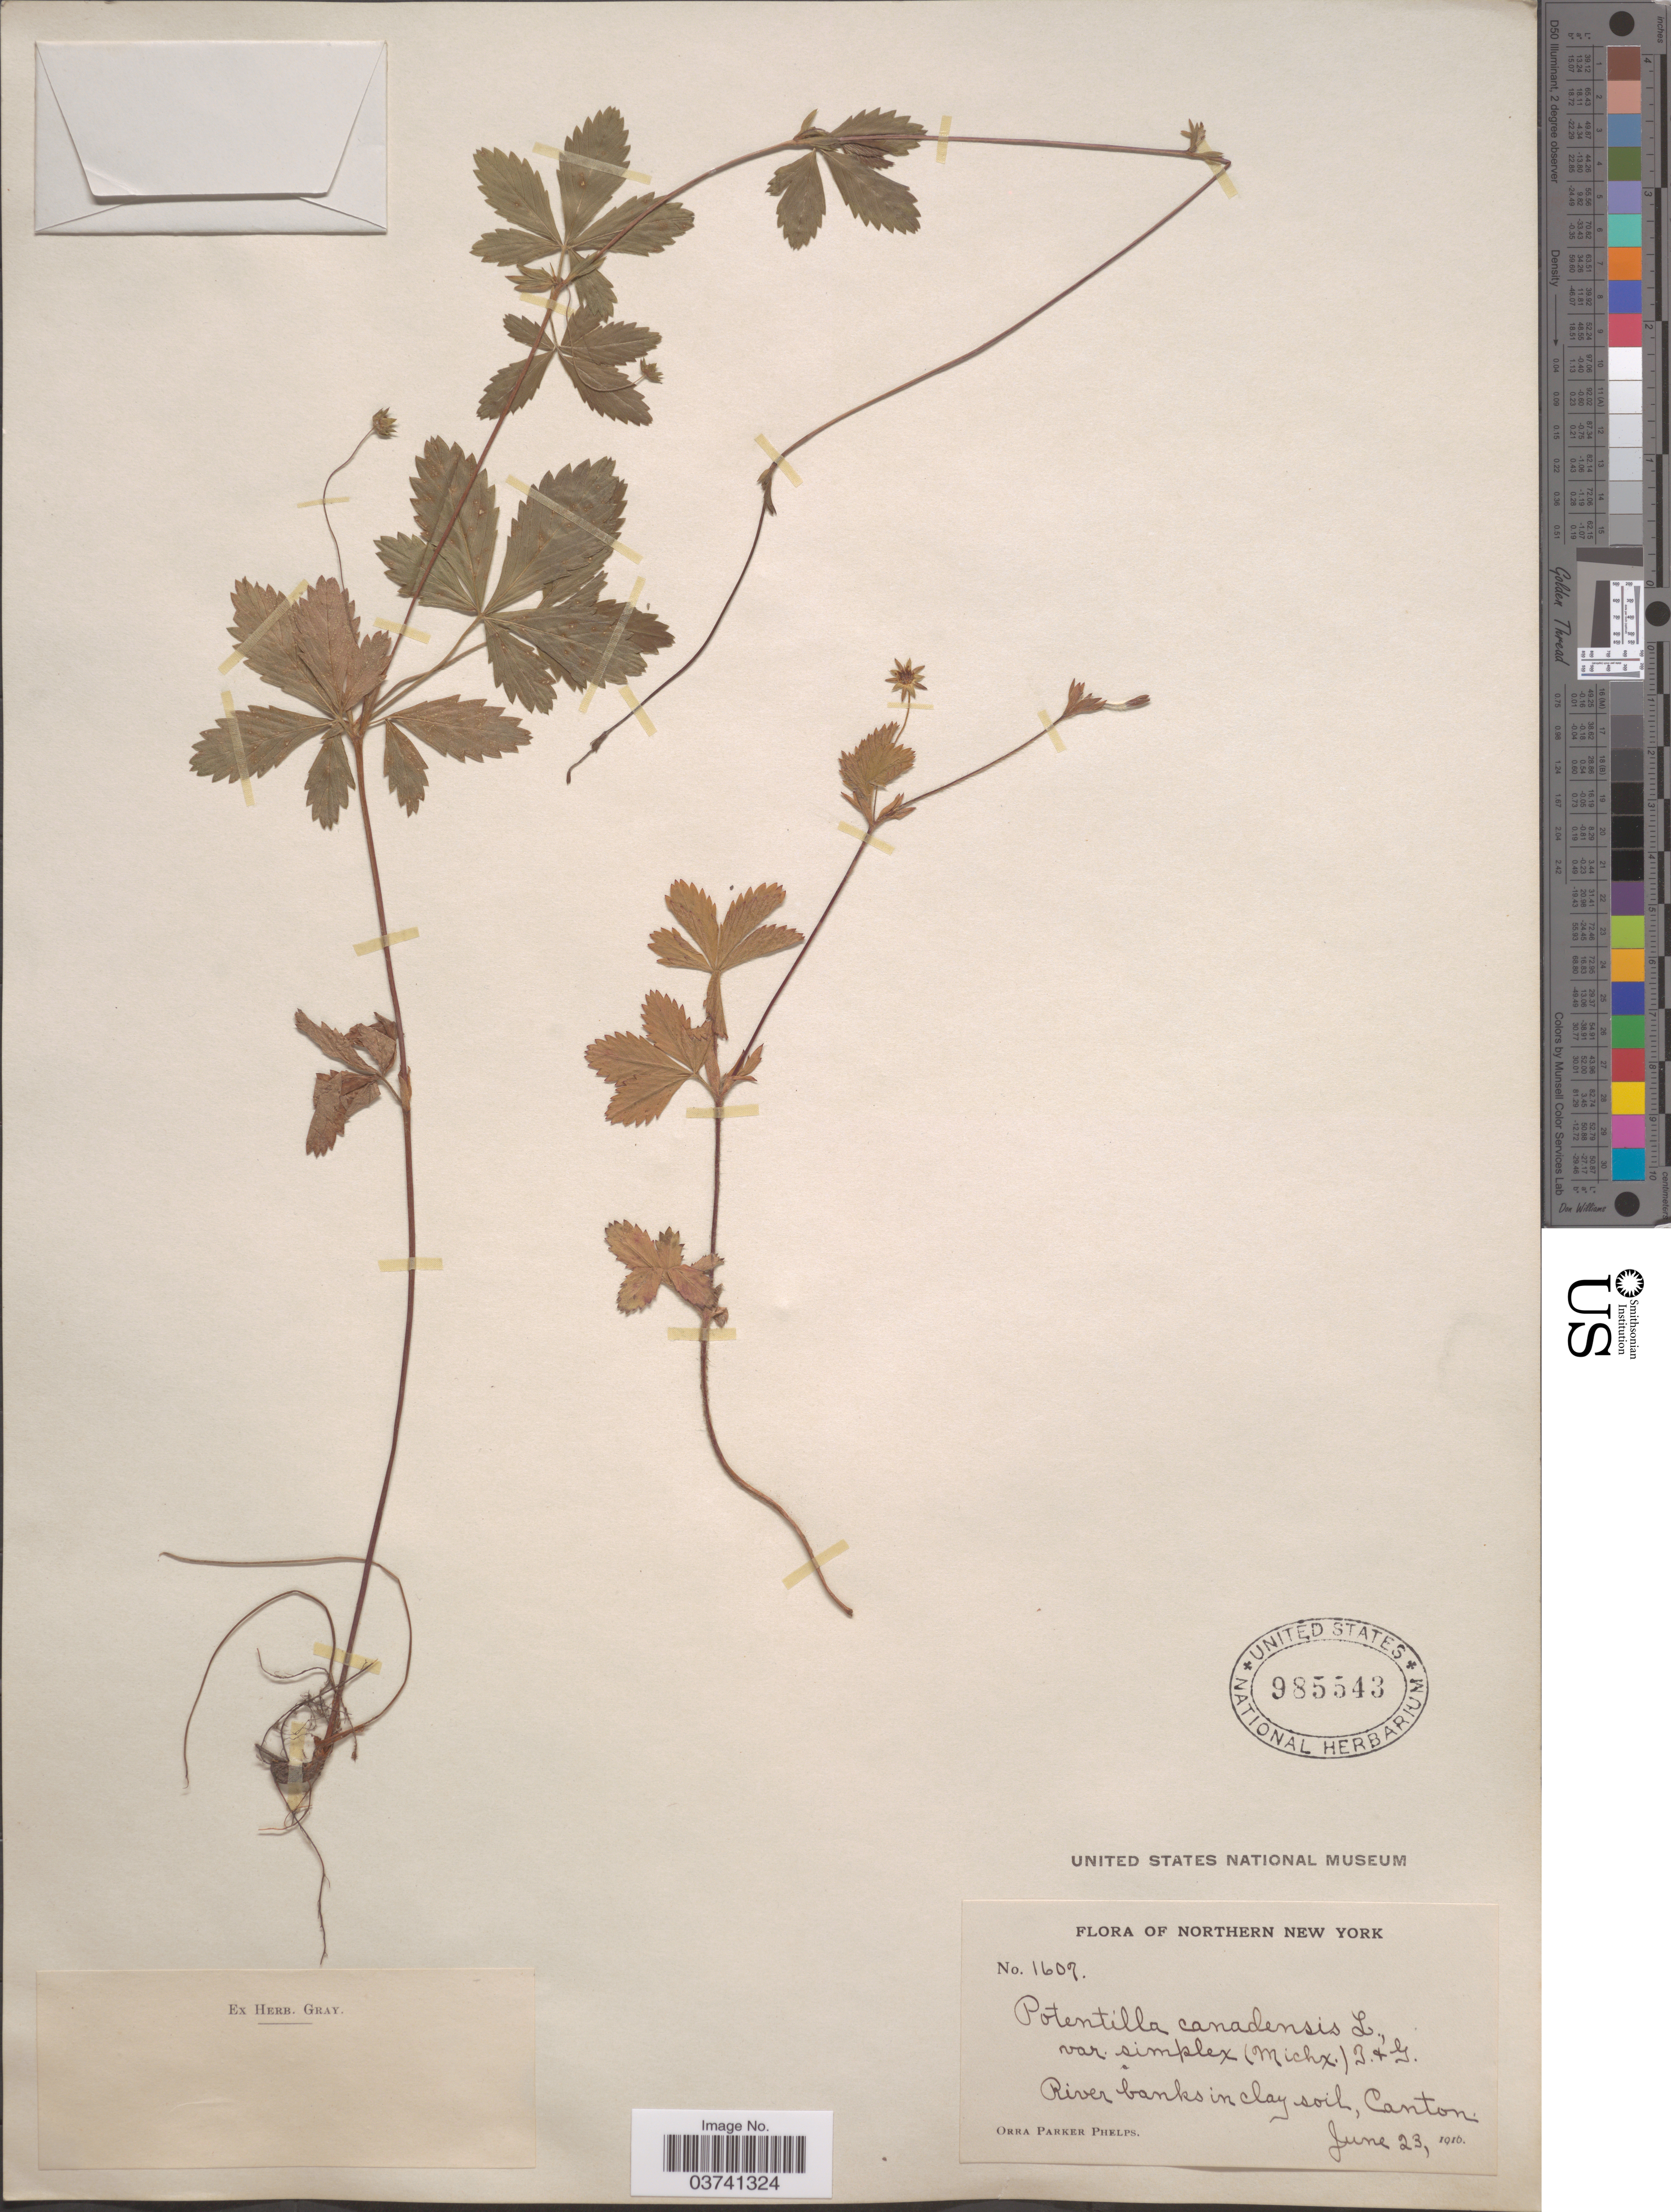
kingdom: Plantae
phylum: Tracheophyta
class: Magnoliopsida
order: Rosales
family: Rosaceae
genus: Potentilla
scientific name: Potentilla simplex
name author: Michx.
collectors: O. P. Phelps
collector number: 1607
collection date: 1916-06-23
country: United States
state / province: New York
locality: Northern New York. River banks in clay soil, Canton.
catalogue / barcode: US 985543